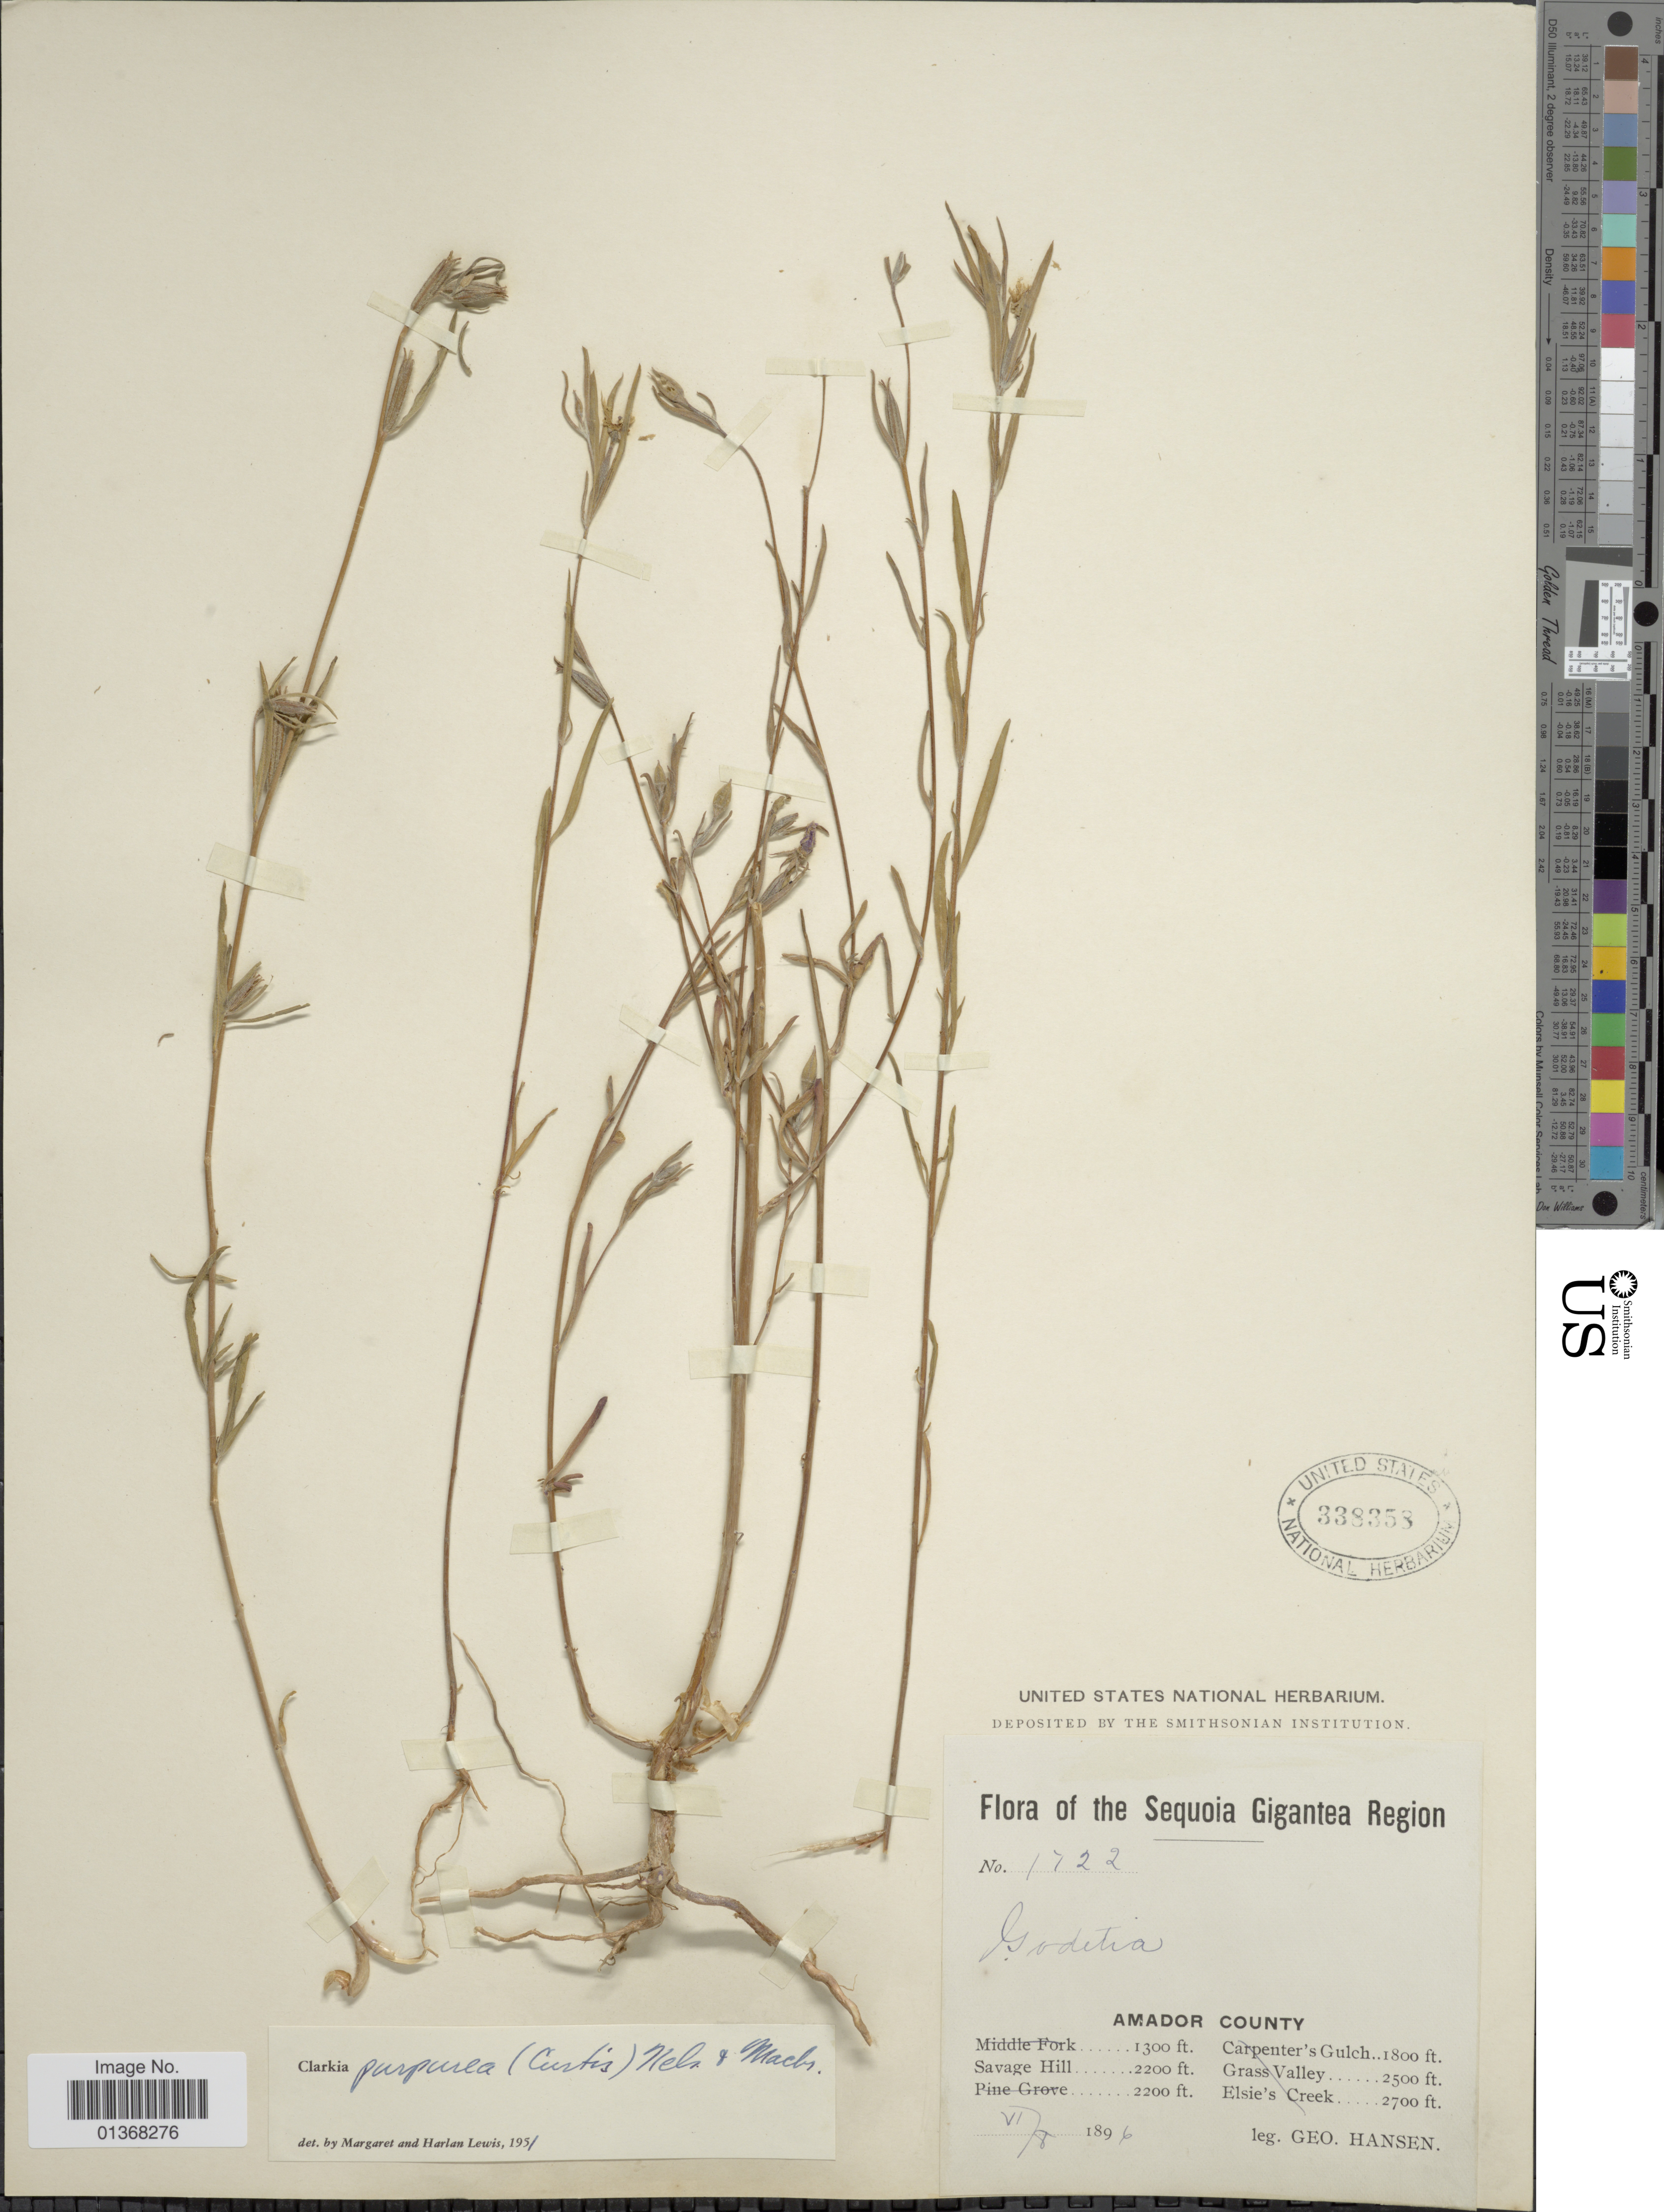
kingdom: Plantae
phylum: Tracheophyta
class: Magnoliopsida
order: Myrtales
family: Onagraceae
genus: Clarkia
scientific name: Clarkia purpurea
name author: (Curtis) A. Nelson & J.F. Macbr.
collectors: G. Hansen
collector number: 1722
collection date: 1896-06-08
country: United States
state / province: California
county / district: Amador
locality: Sequoia Gigantea Region, Amador County, Savage Hill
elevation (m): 671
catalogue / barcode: US 338353